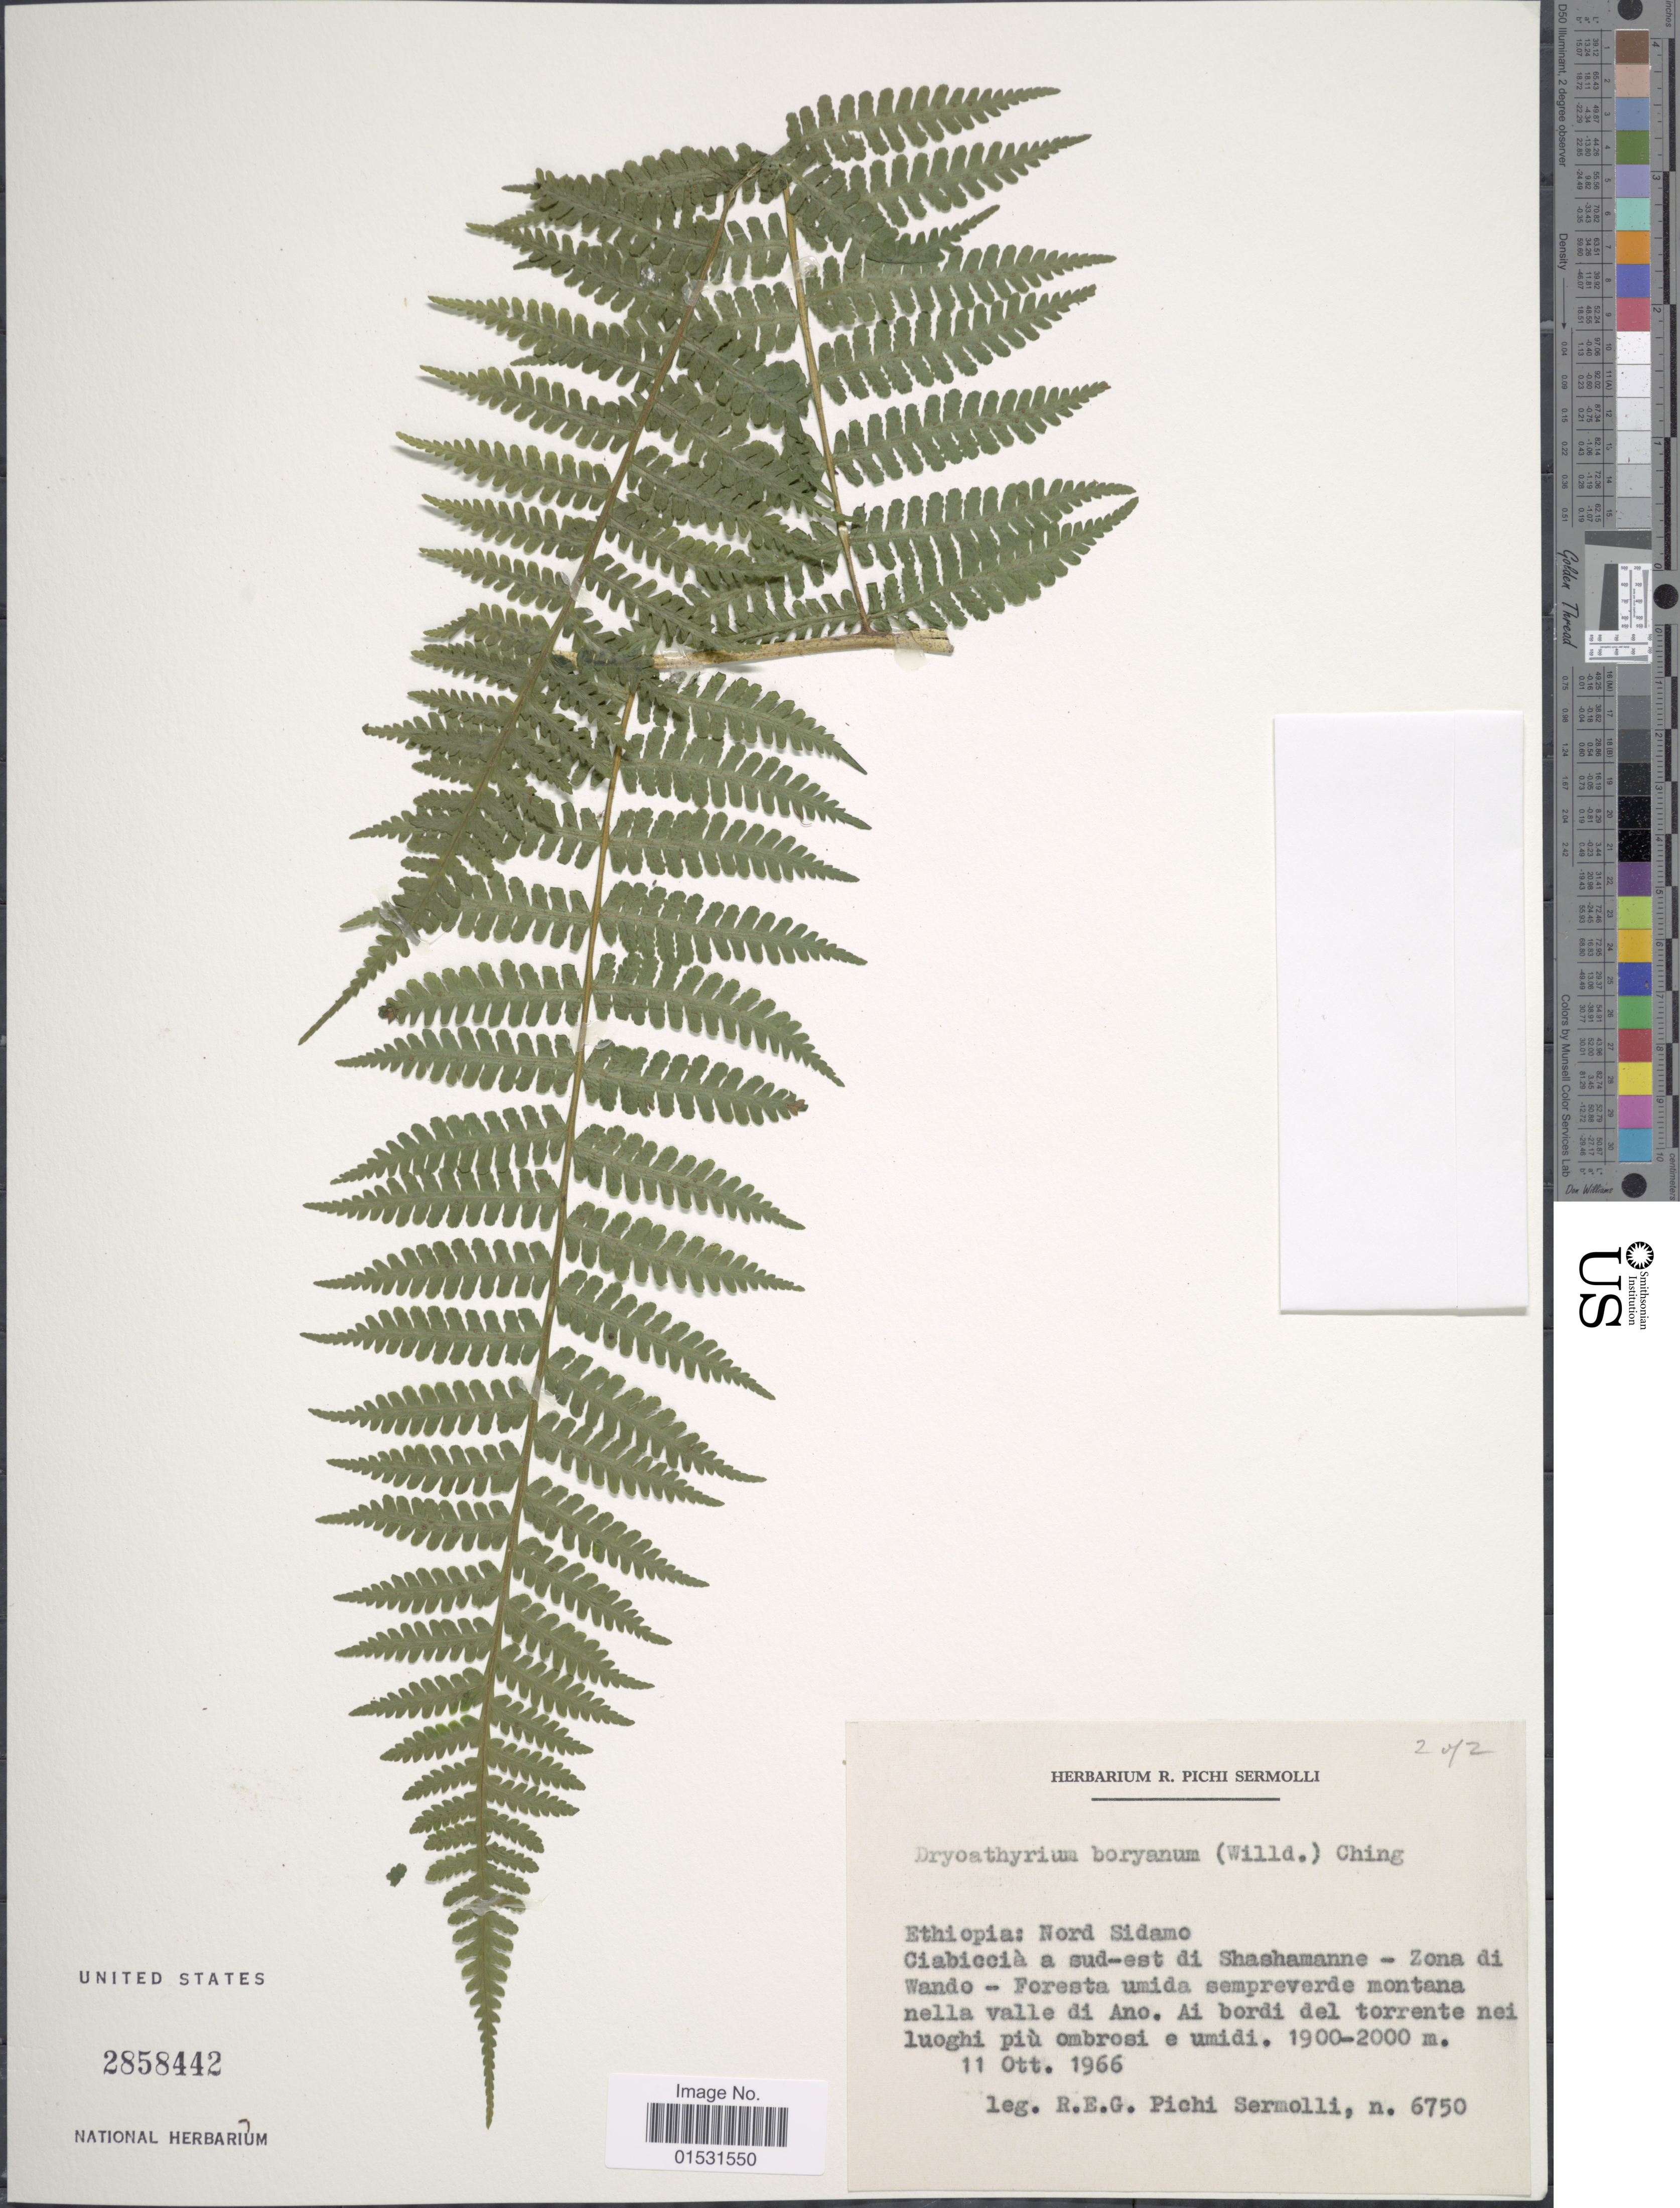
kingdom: Plantae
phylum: Tracheophyta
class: Polypodiopsida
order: Polypodiales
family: Athyriaceae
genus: Athyrium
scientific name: Athyrium borayanum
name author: (Willd.)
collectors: R. E. Pichi-Sermolli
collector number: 6750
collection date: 1966-10-11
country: Ethiopia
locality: Nord Sidamo. Ciabiccia a sud-est di Shashamanne - Zona di Wando - Foresta umida sempreverde montana nella valle di Ano.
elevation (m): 1900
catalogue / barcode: US 2858442